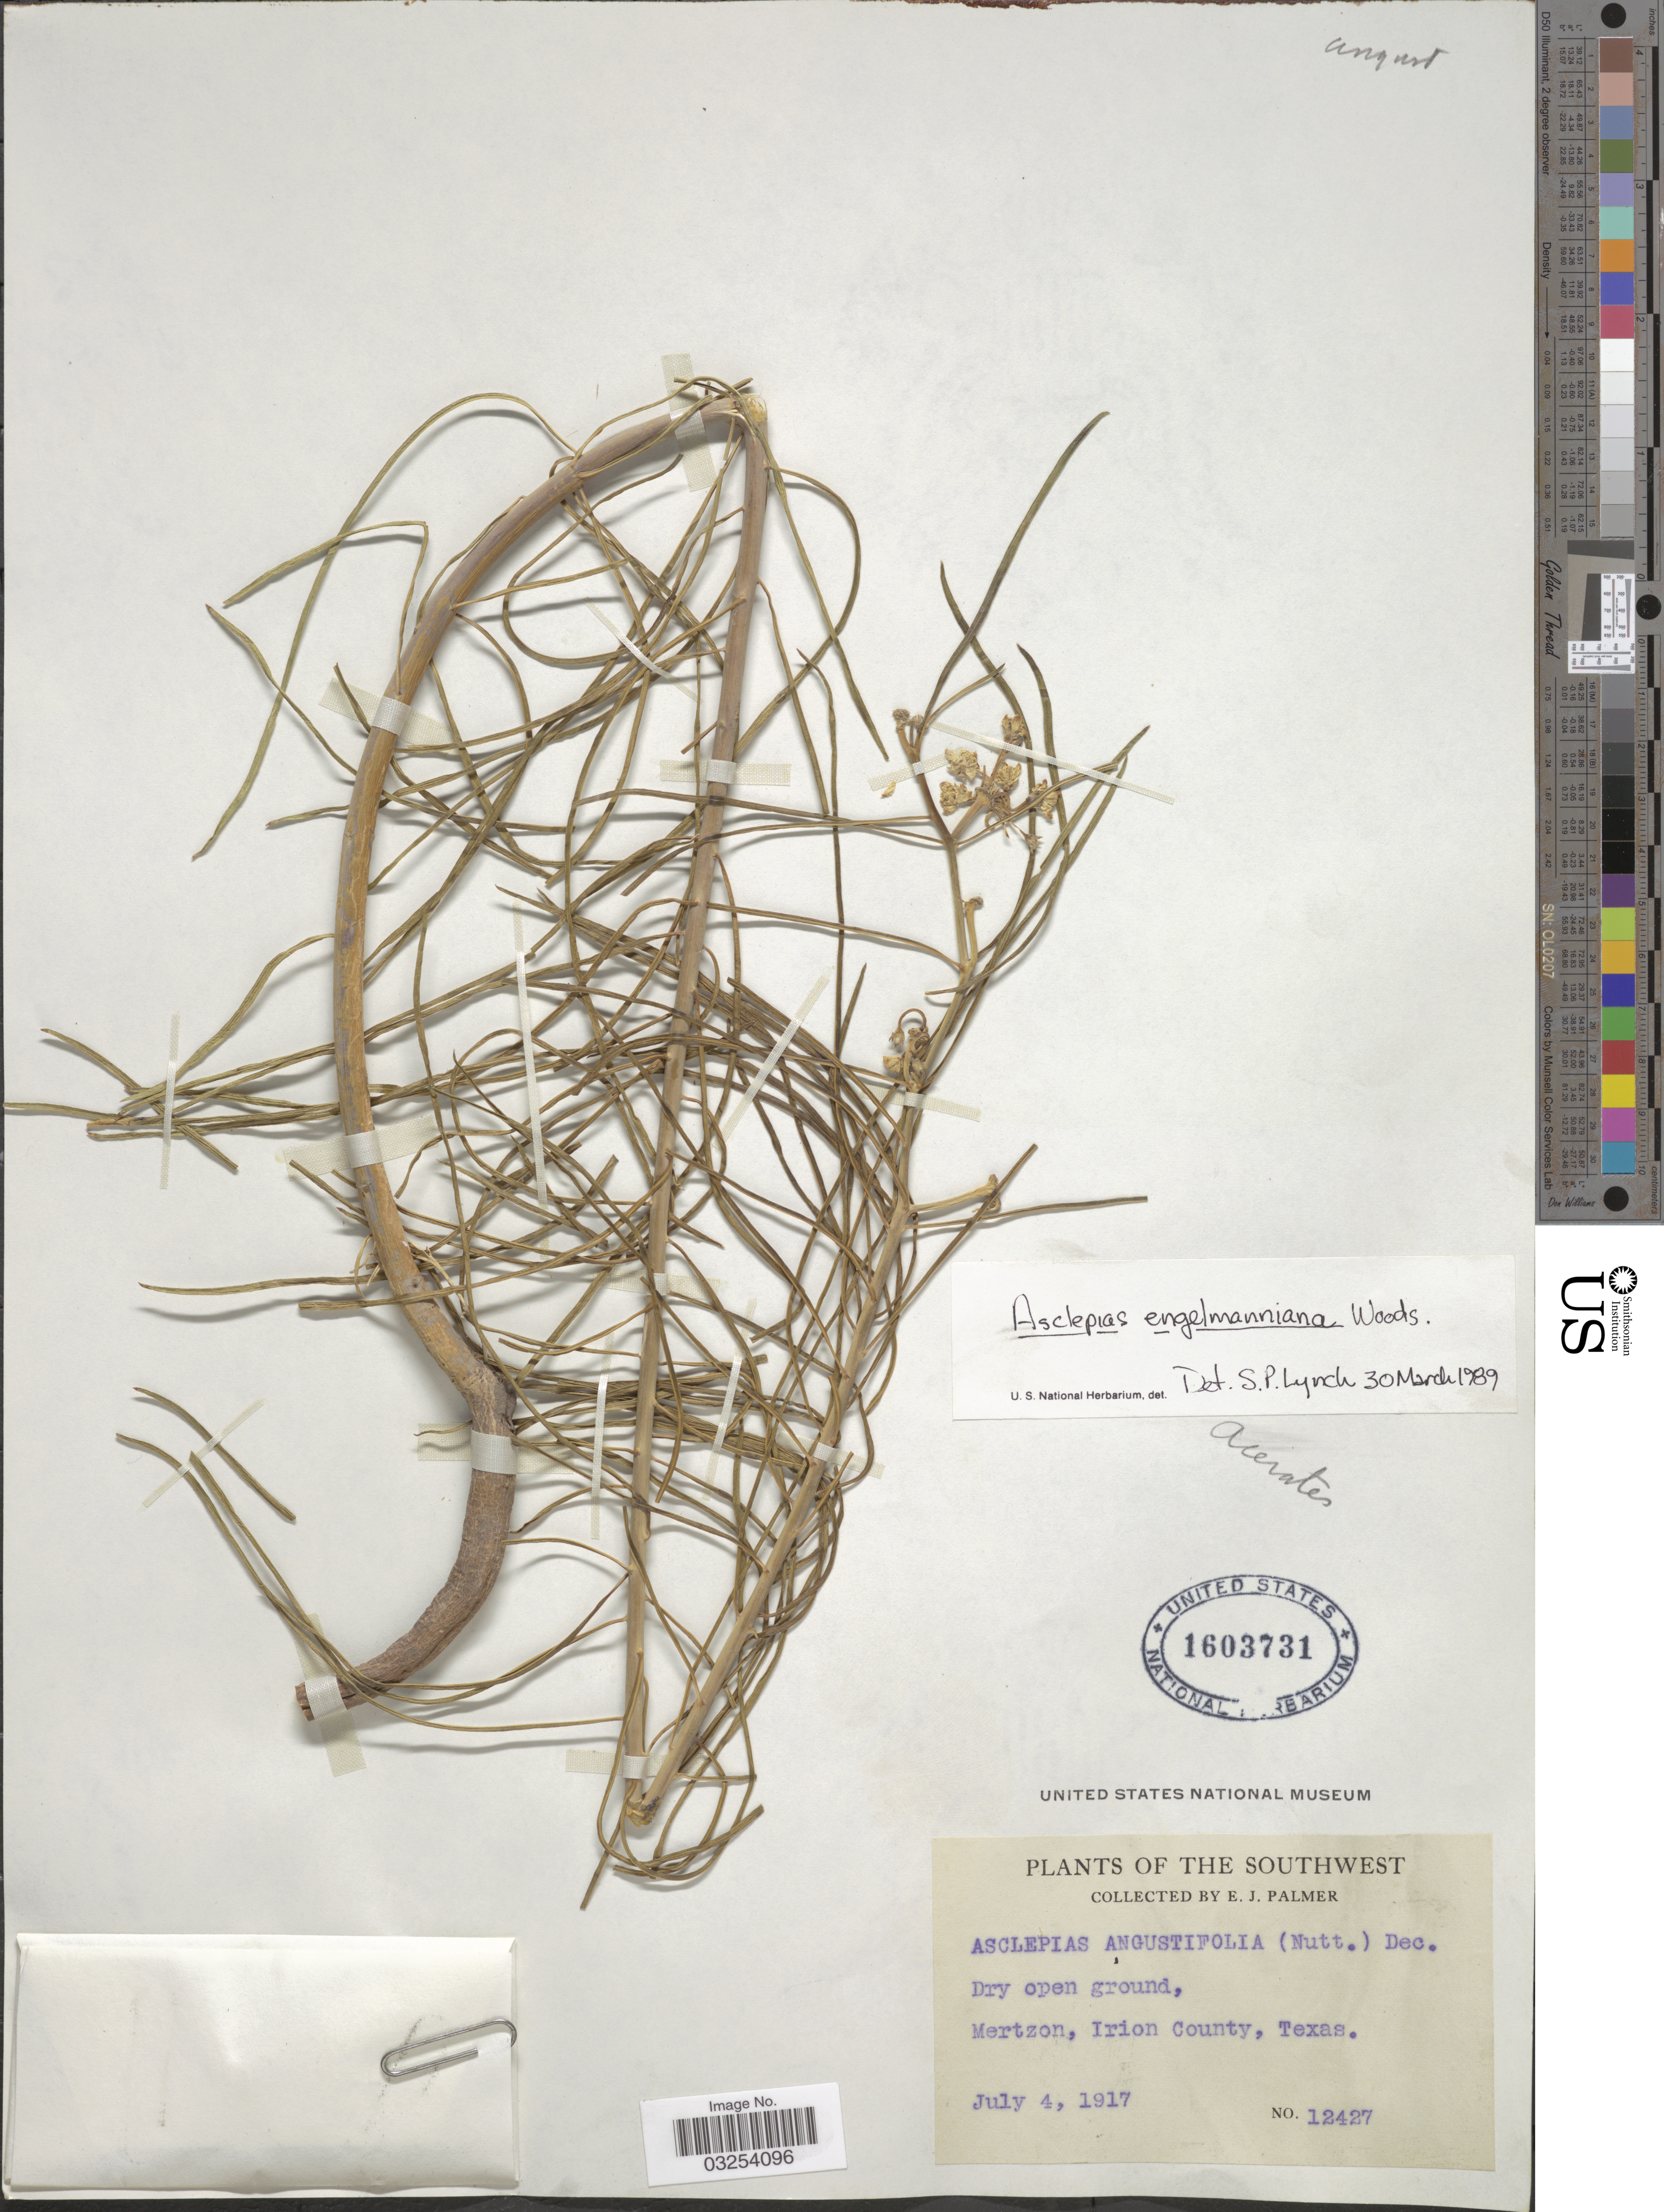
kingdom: Plantae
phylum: Tracheophyta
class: Magnoliopsida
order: Gentianales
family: Apocynaceae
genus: Asclepias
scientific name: Asclepias engelmanniana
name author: Woodson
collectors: E. J. Palmer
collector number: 12427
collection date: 1917-07-04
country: United States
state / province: Texas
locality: Southwest. Mertzon, Irion County.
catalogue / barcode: US 1603731